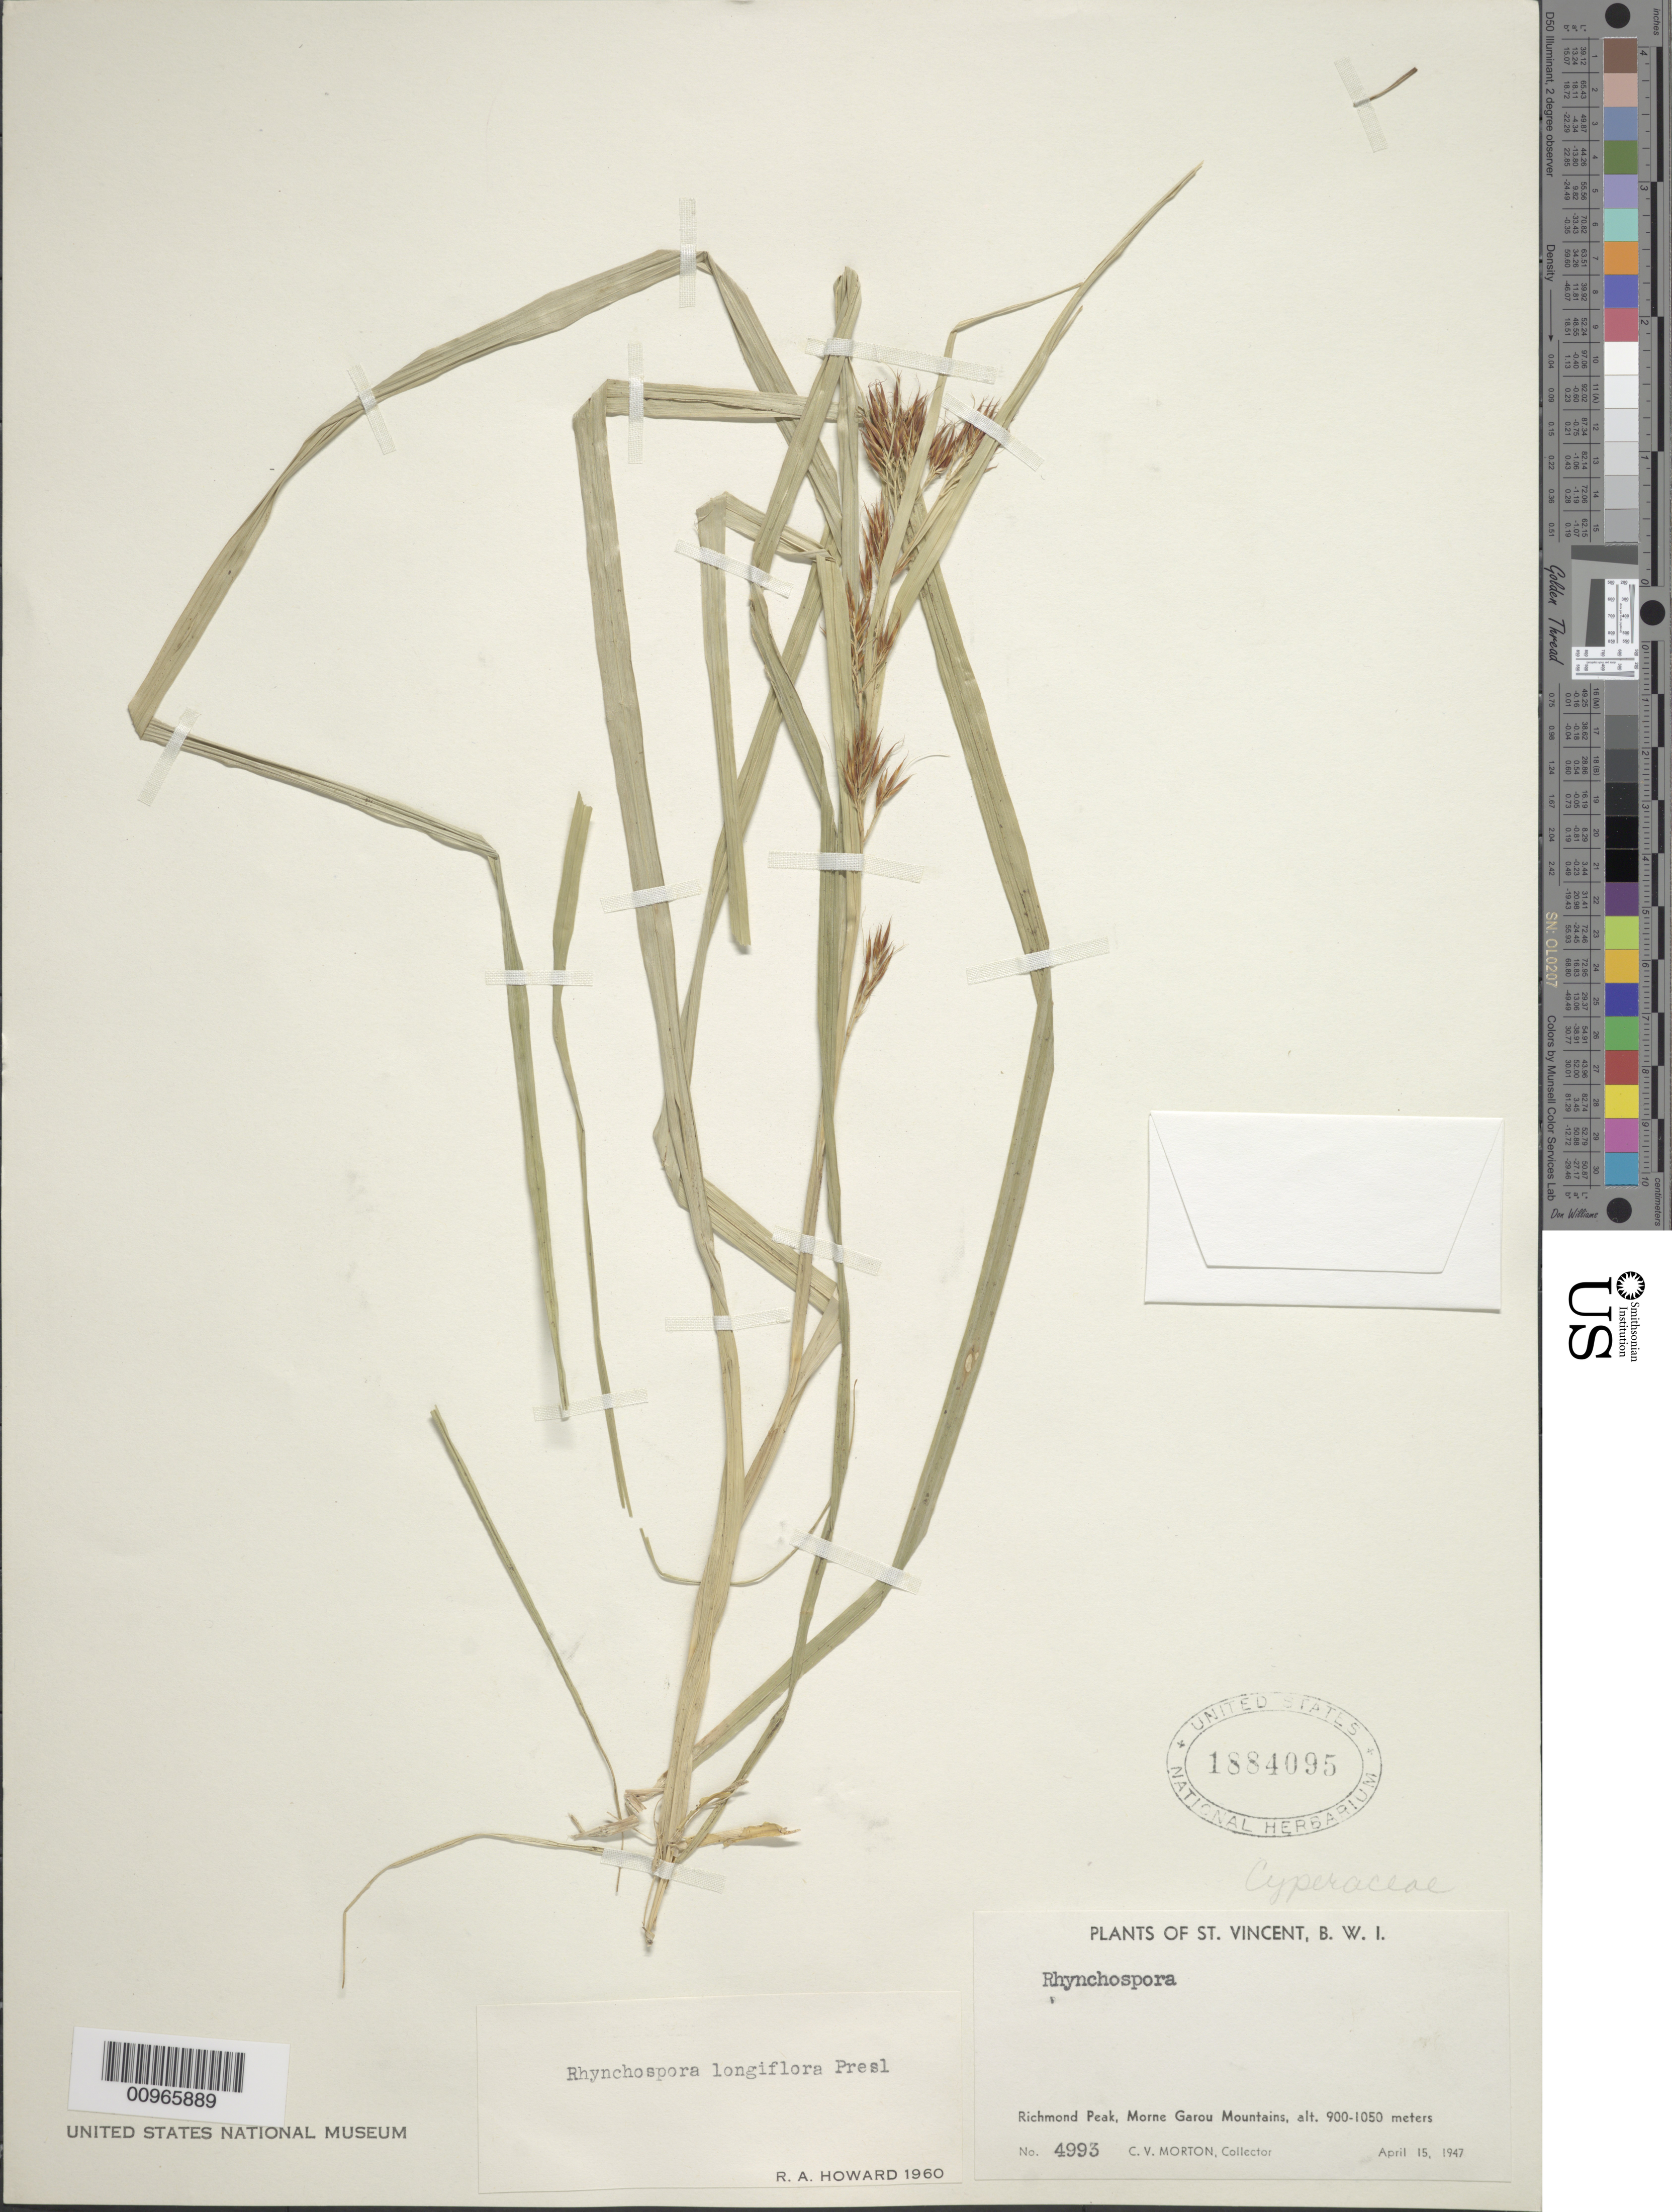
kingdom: Plantae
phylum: Tracheophyta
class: Liliopsida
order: Poales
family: Cyperaceae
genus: Rhynchospora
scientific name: Rhynchospora longiflora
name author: C. Presl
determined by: Howard, R. A.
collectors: C. V. Morton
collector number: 4993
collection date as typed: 15 Apr 1947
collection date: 1947-04-15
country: St. Vincent - Grenadines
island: St. Vincent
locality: Richmond Peak, Morne Garou Mountains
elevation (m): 900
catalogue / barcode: US 1884095